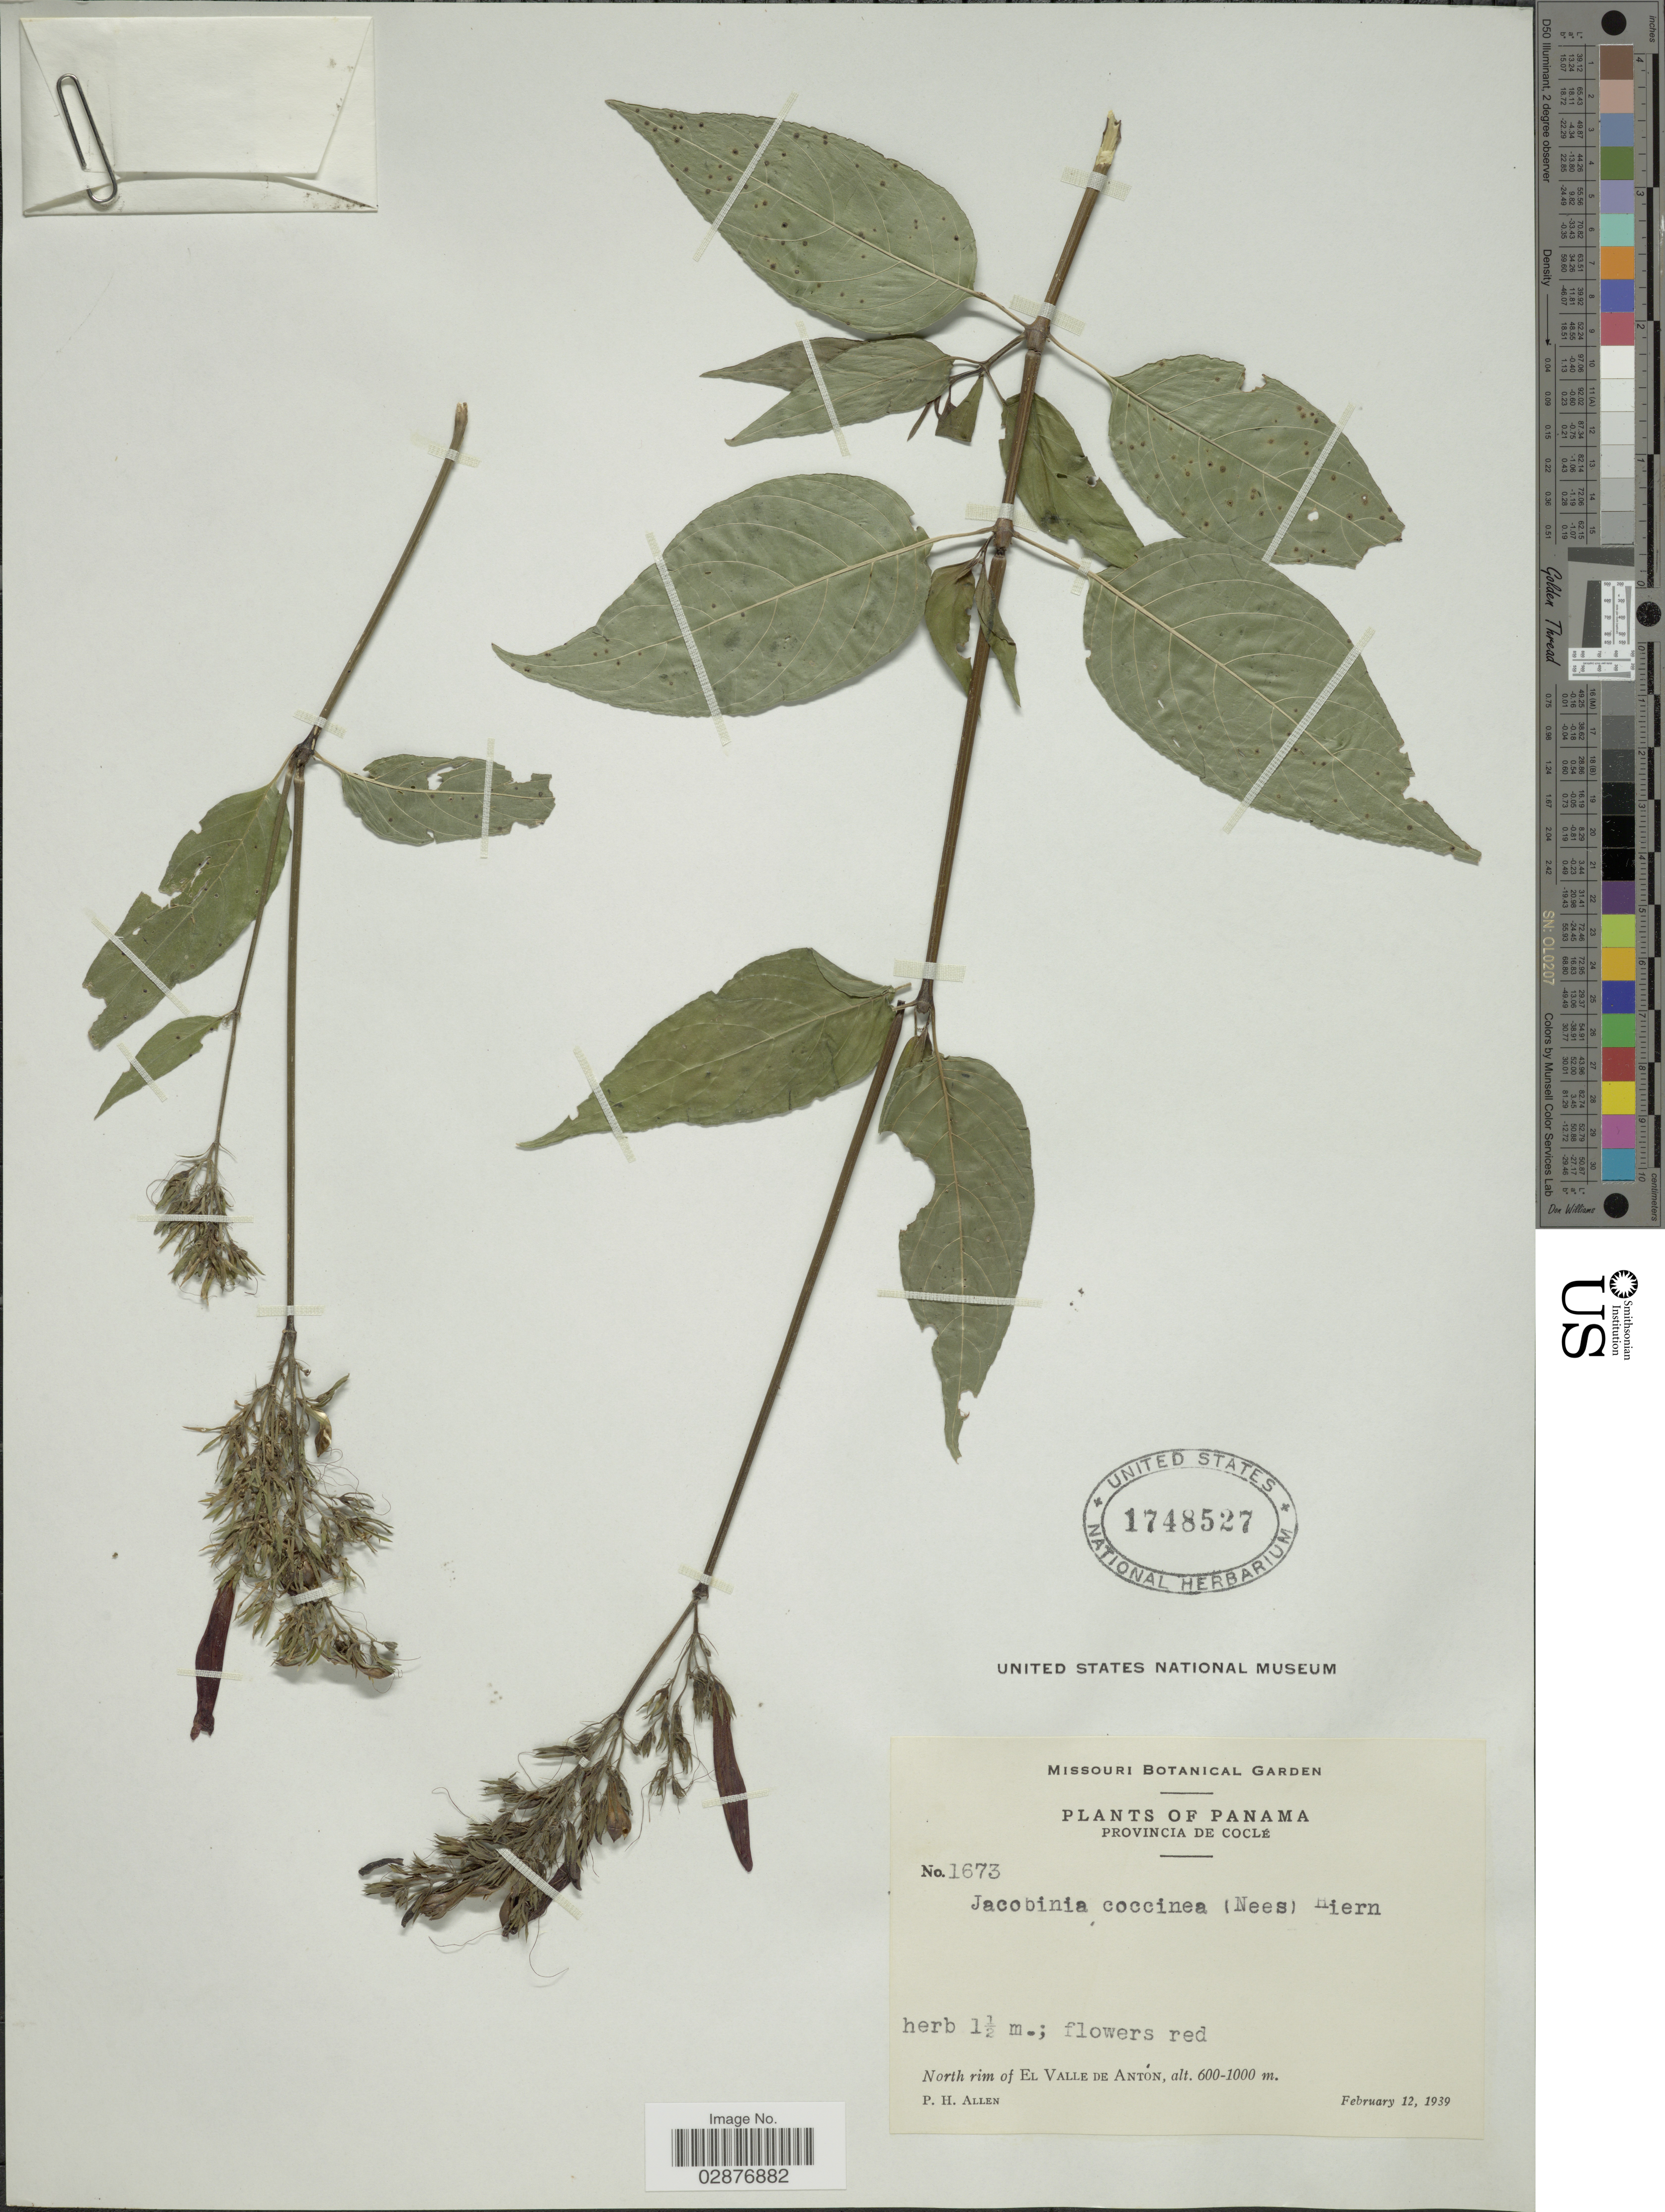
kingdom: Plantae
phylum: Tracheophyta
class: Magnoliopsida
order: Lamiales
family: Acanthaceae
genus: Justicia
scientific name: Justicia secunda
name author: Vahl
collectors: P. H. Allen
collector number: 1673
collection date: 1939-02-12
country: Panama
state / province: Coclé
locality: North rim of El Valle de Anton.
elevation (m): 600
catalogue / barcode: US 1748527